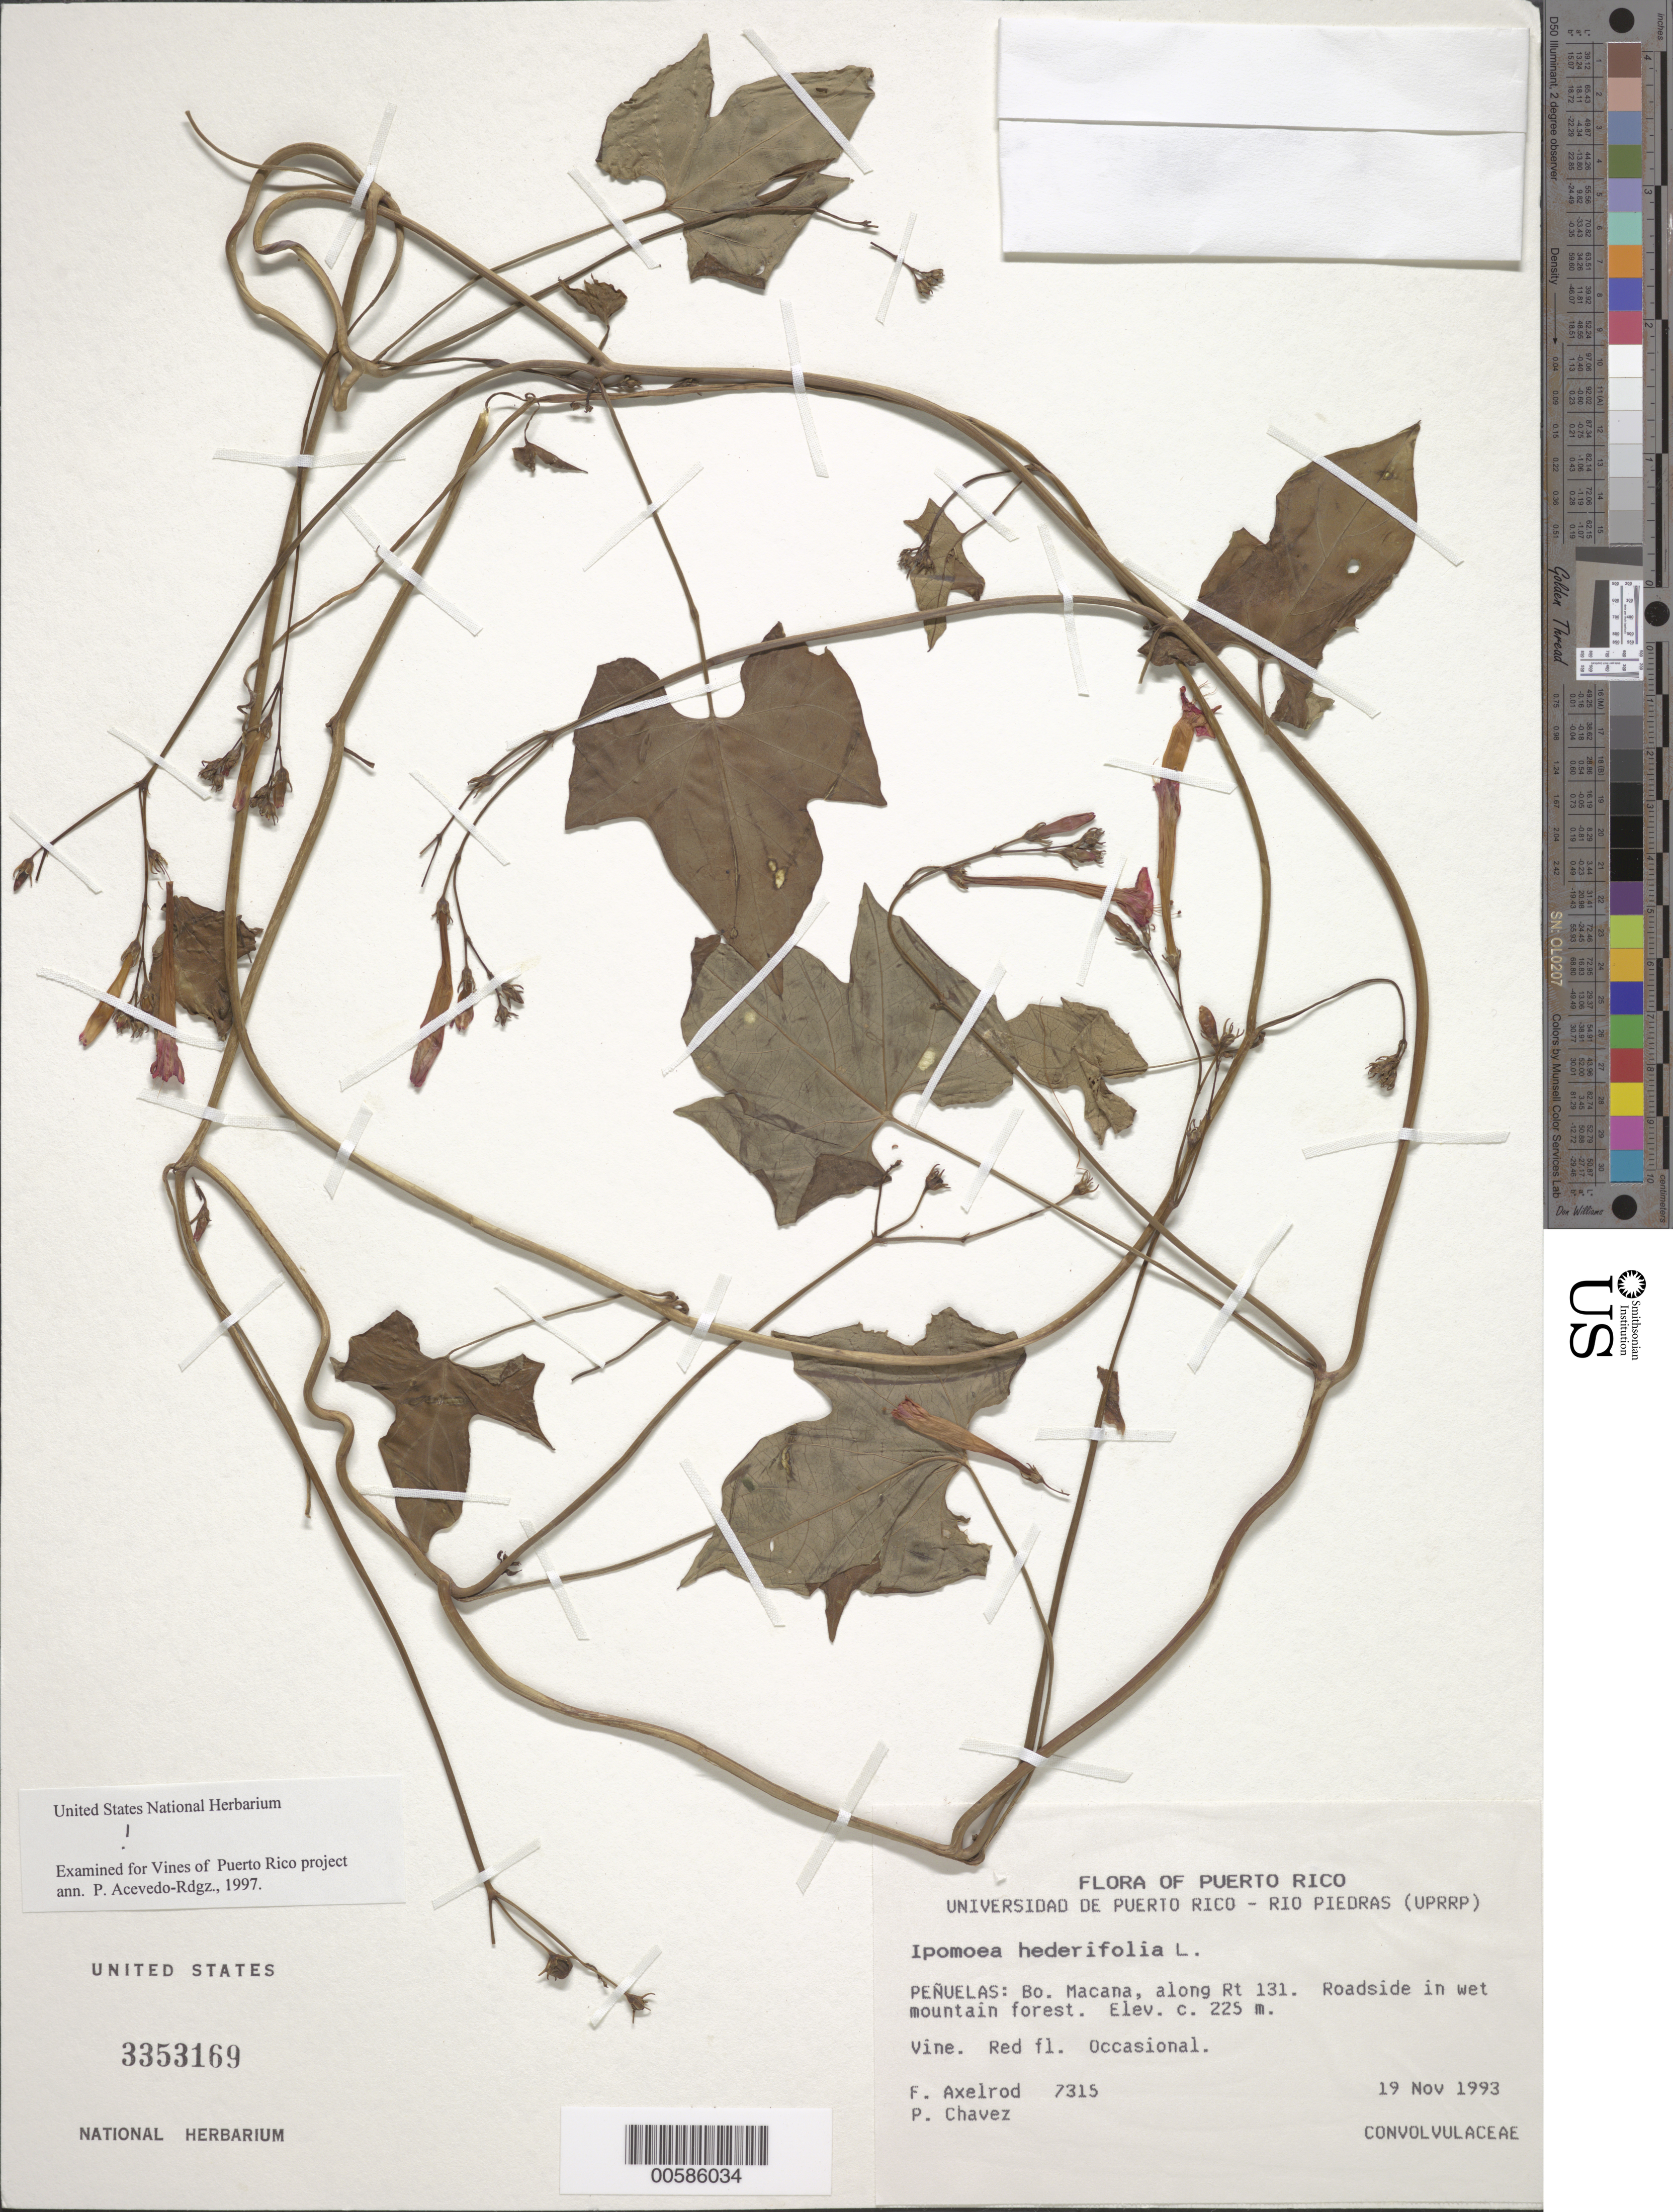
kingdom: Plantae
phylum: Tracheophyta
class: Magnoliopsida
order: Solanales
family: Convolvulaceae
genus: Ipomoea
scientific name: Ipomoea hederifolia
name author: L.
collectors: F. S. Axelrod & P. Chavez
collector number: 7315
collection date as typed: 19 Nov 1993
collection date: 1993-11-19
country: Puerto Rico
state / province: Peñuelas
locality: Peñuelas: Bo. Macana, along Rt. 131.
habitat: Roadside in wet mountain forest.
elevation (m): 225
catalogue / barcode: US 3353169